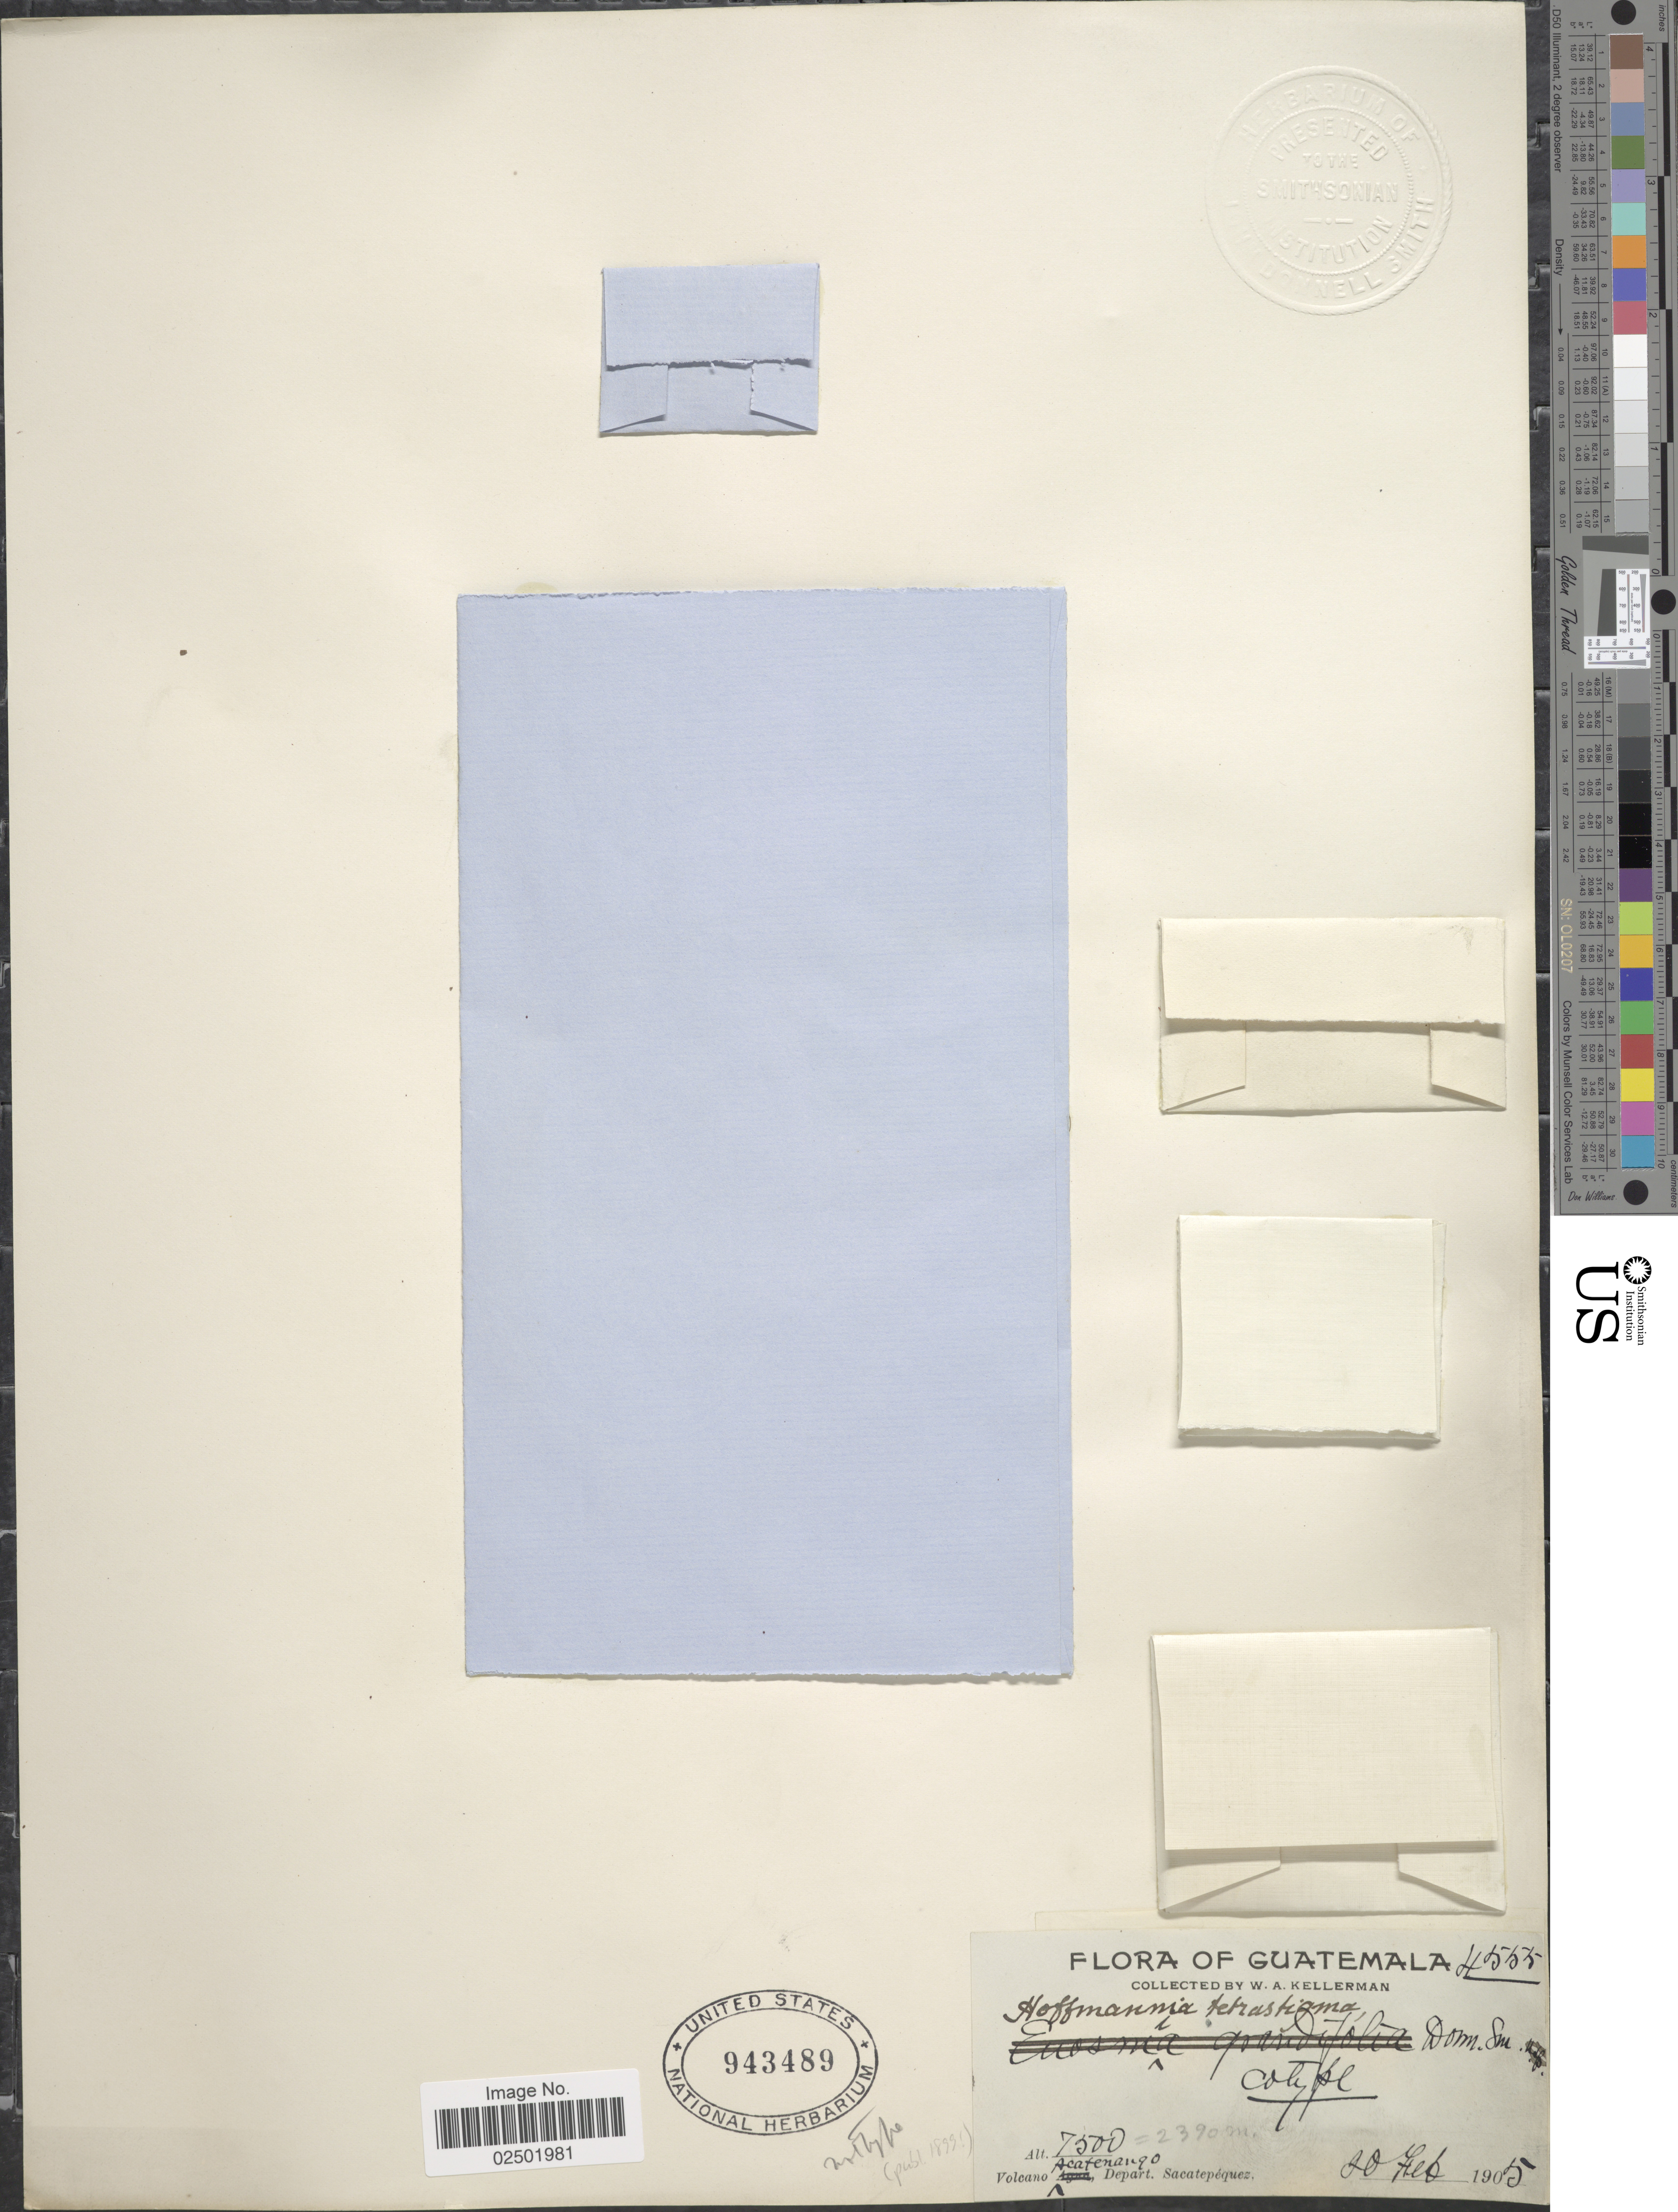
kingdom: Plantae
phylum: Tracheophyta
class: Magnoliopsida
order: Gentianales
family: Rubiaceae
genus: Hoffmannia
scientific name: Hoffmannia tetrastigma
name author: Donn. Sm.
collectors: W. Kellerman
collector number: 4555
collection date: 1905-02-20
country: Guatemala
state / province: Sacatepéquez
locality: Volcano Acatenango,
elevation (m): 2390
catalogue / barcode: US 943489